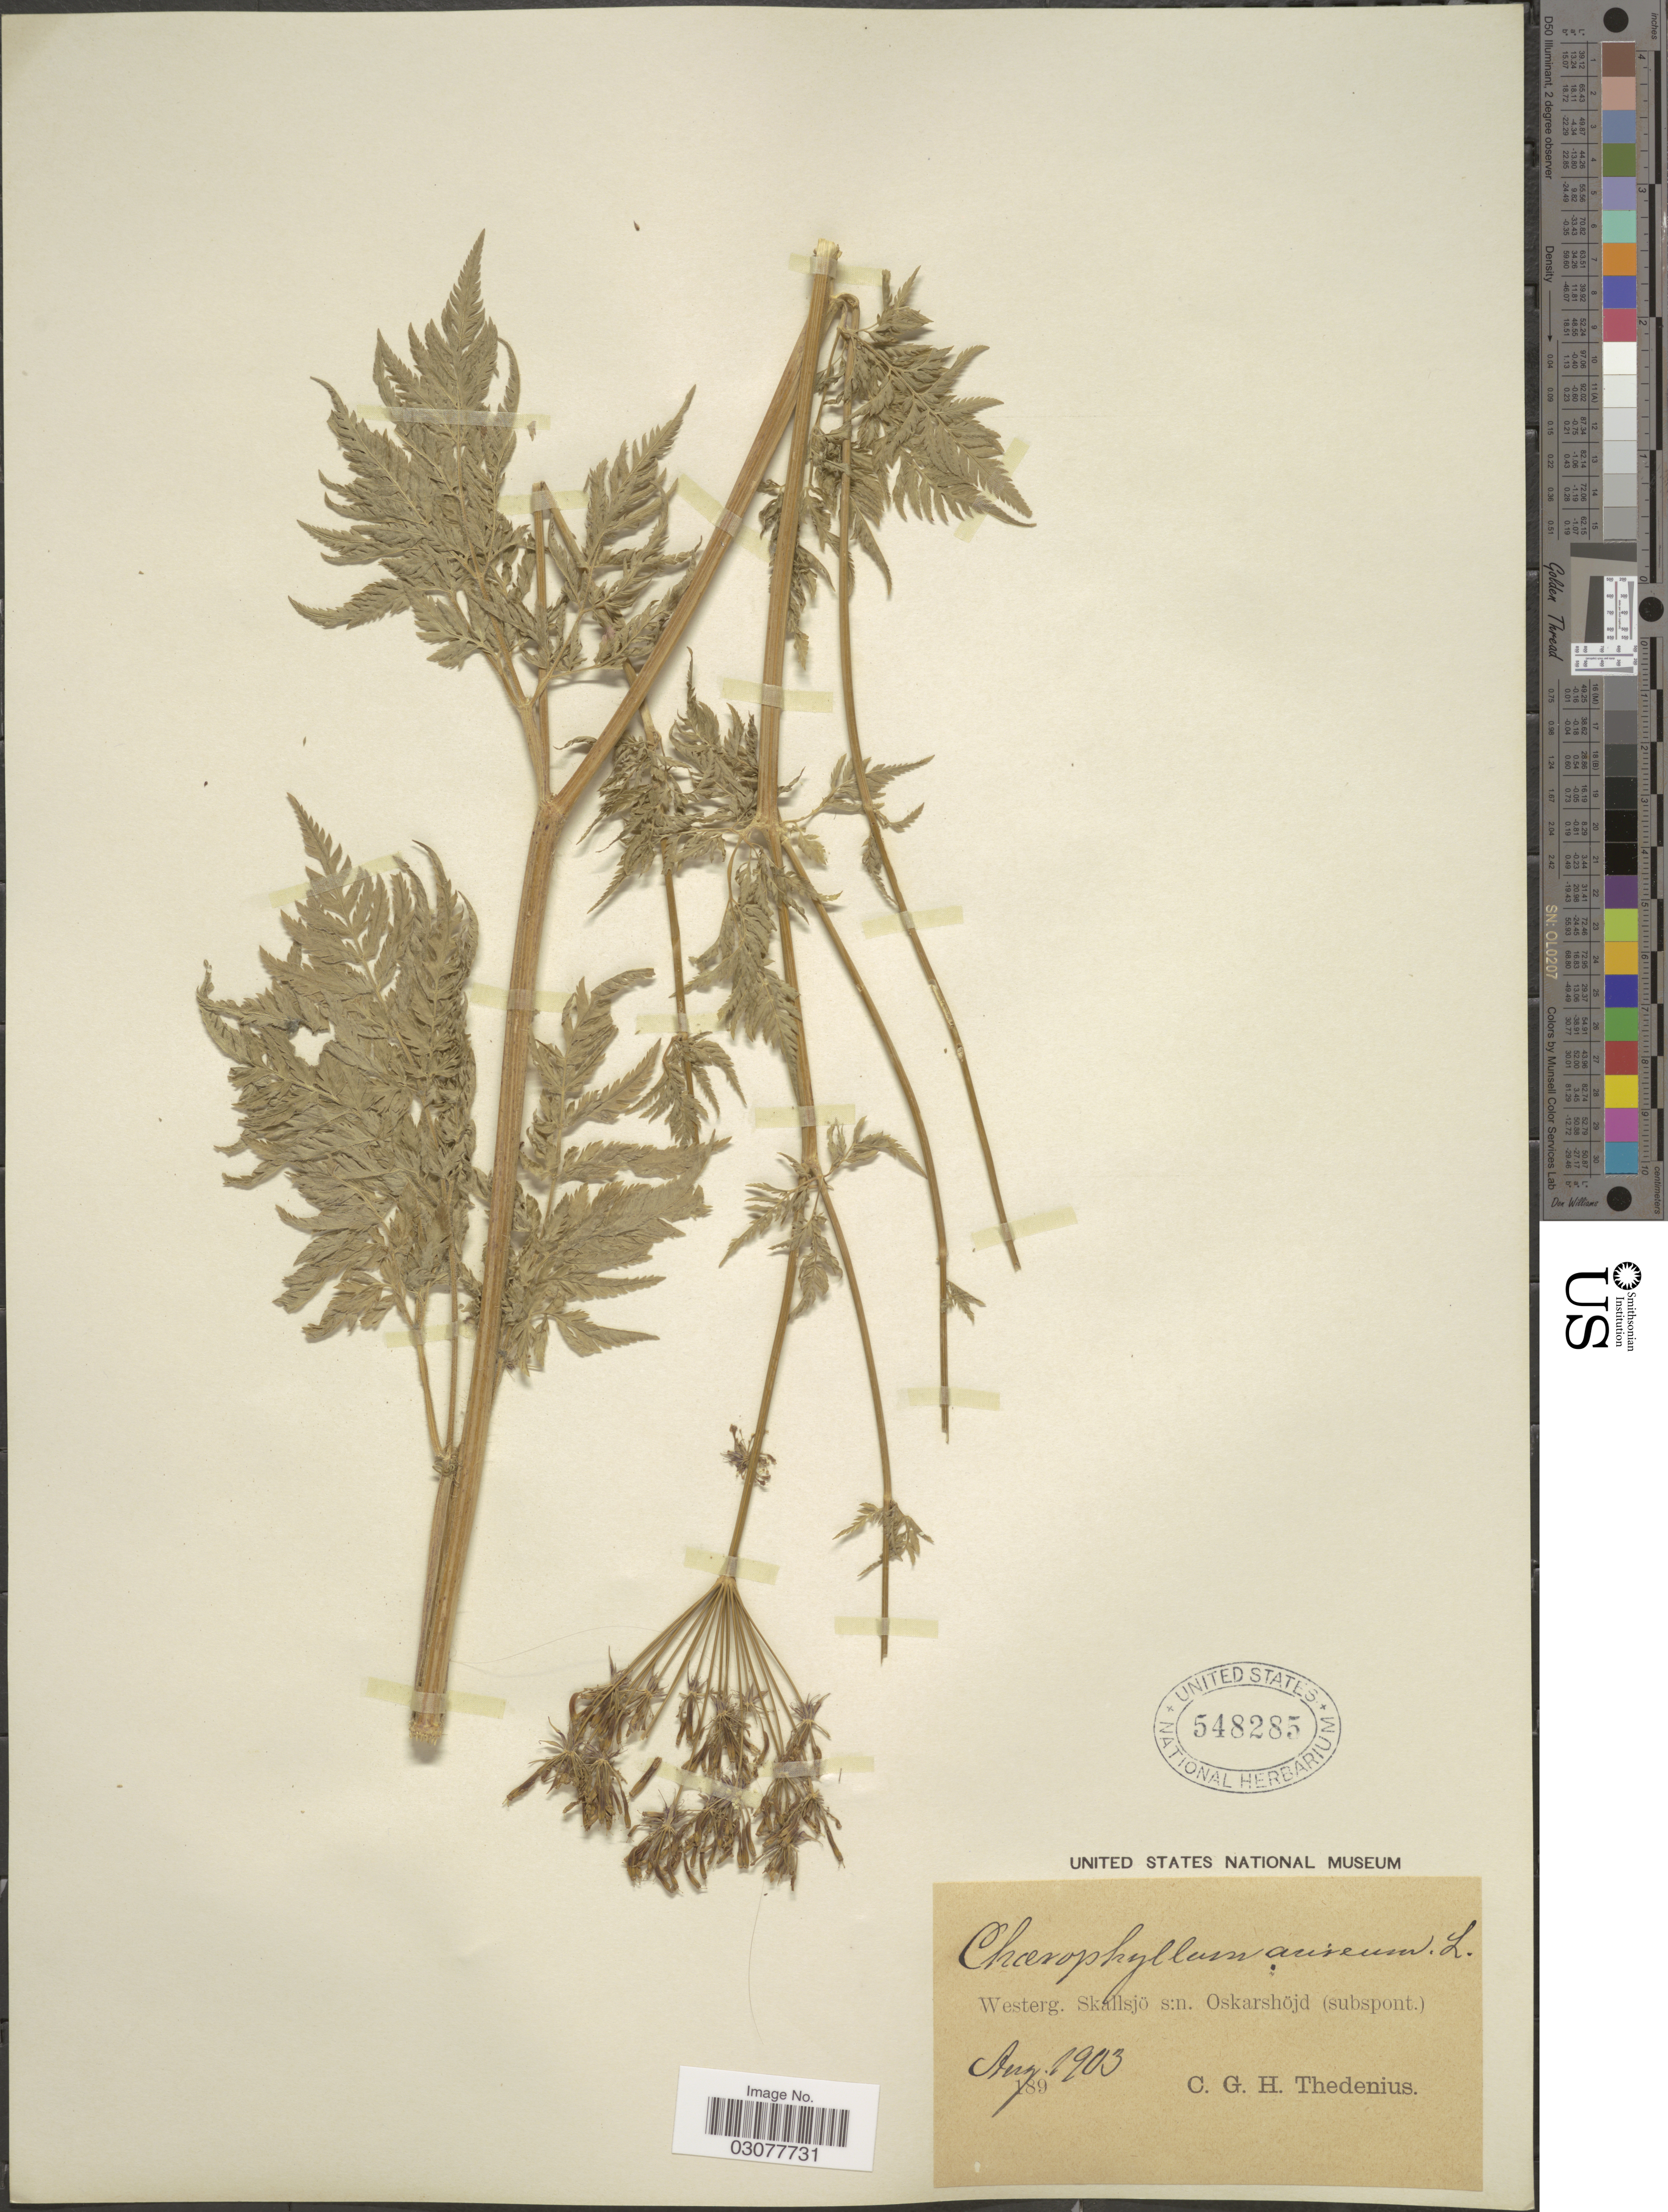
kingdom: Plantae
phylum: Tracheophyta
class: Magnoliopsida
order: Apiales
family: Apiaceae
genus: Chaerophyllum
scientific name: Chaerophyllum aureum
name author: L.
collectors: C. Thedenius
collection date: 1903-08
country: Sweden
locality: Westerg. Skallsjö s:n. Oskarshöjd (subspont.)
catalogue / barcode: US 548285